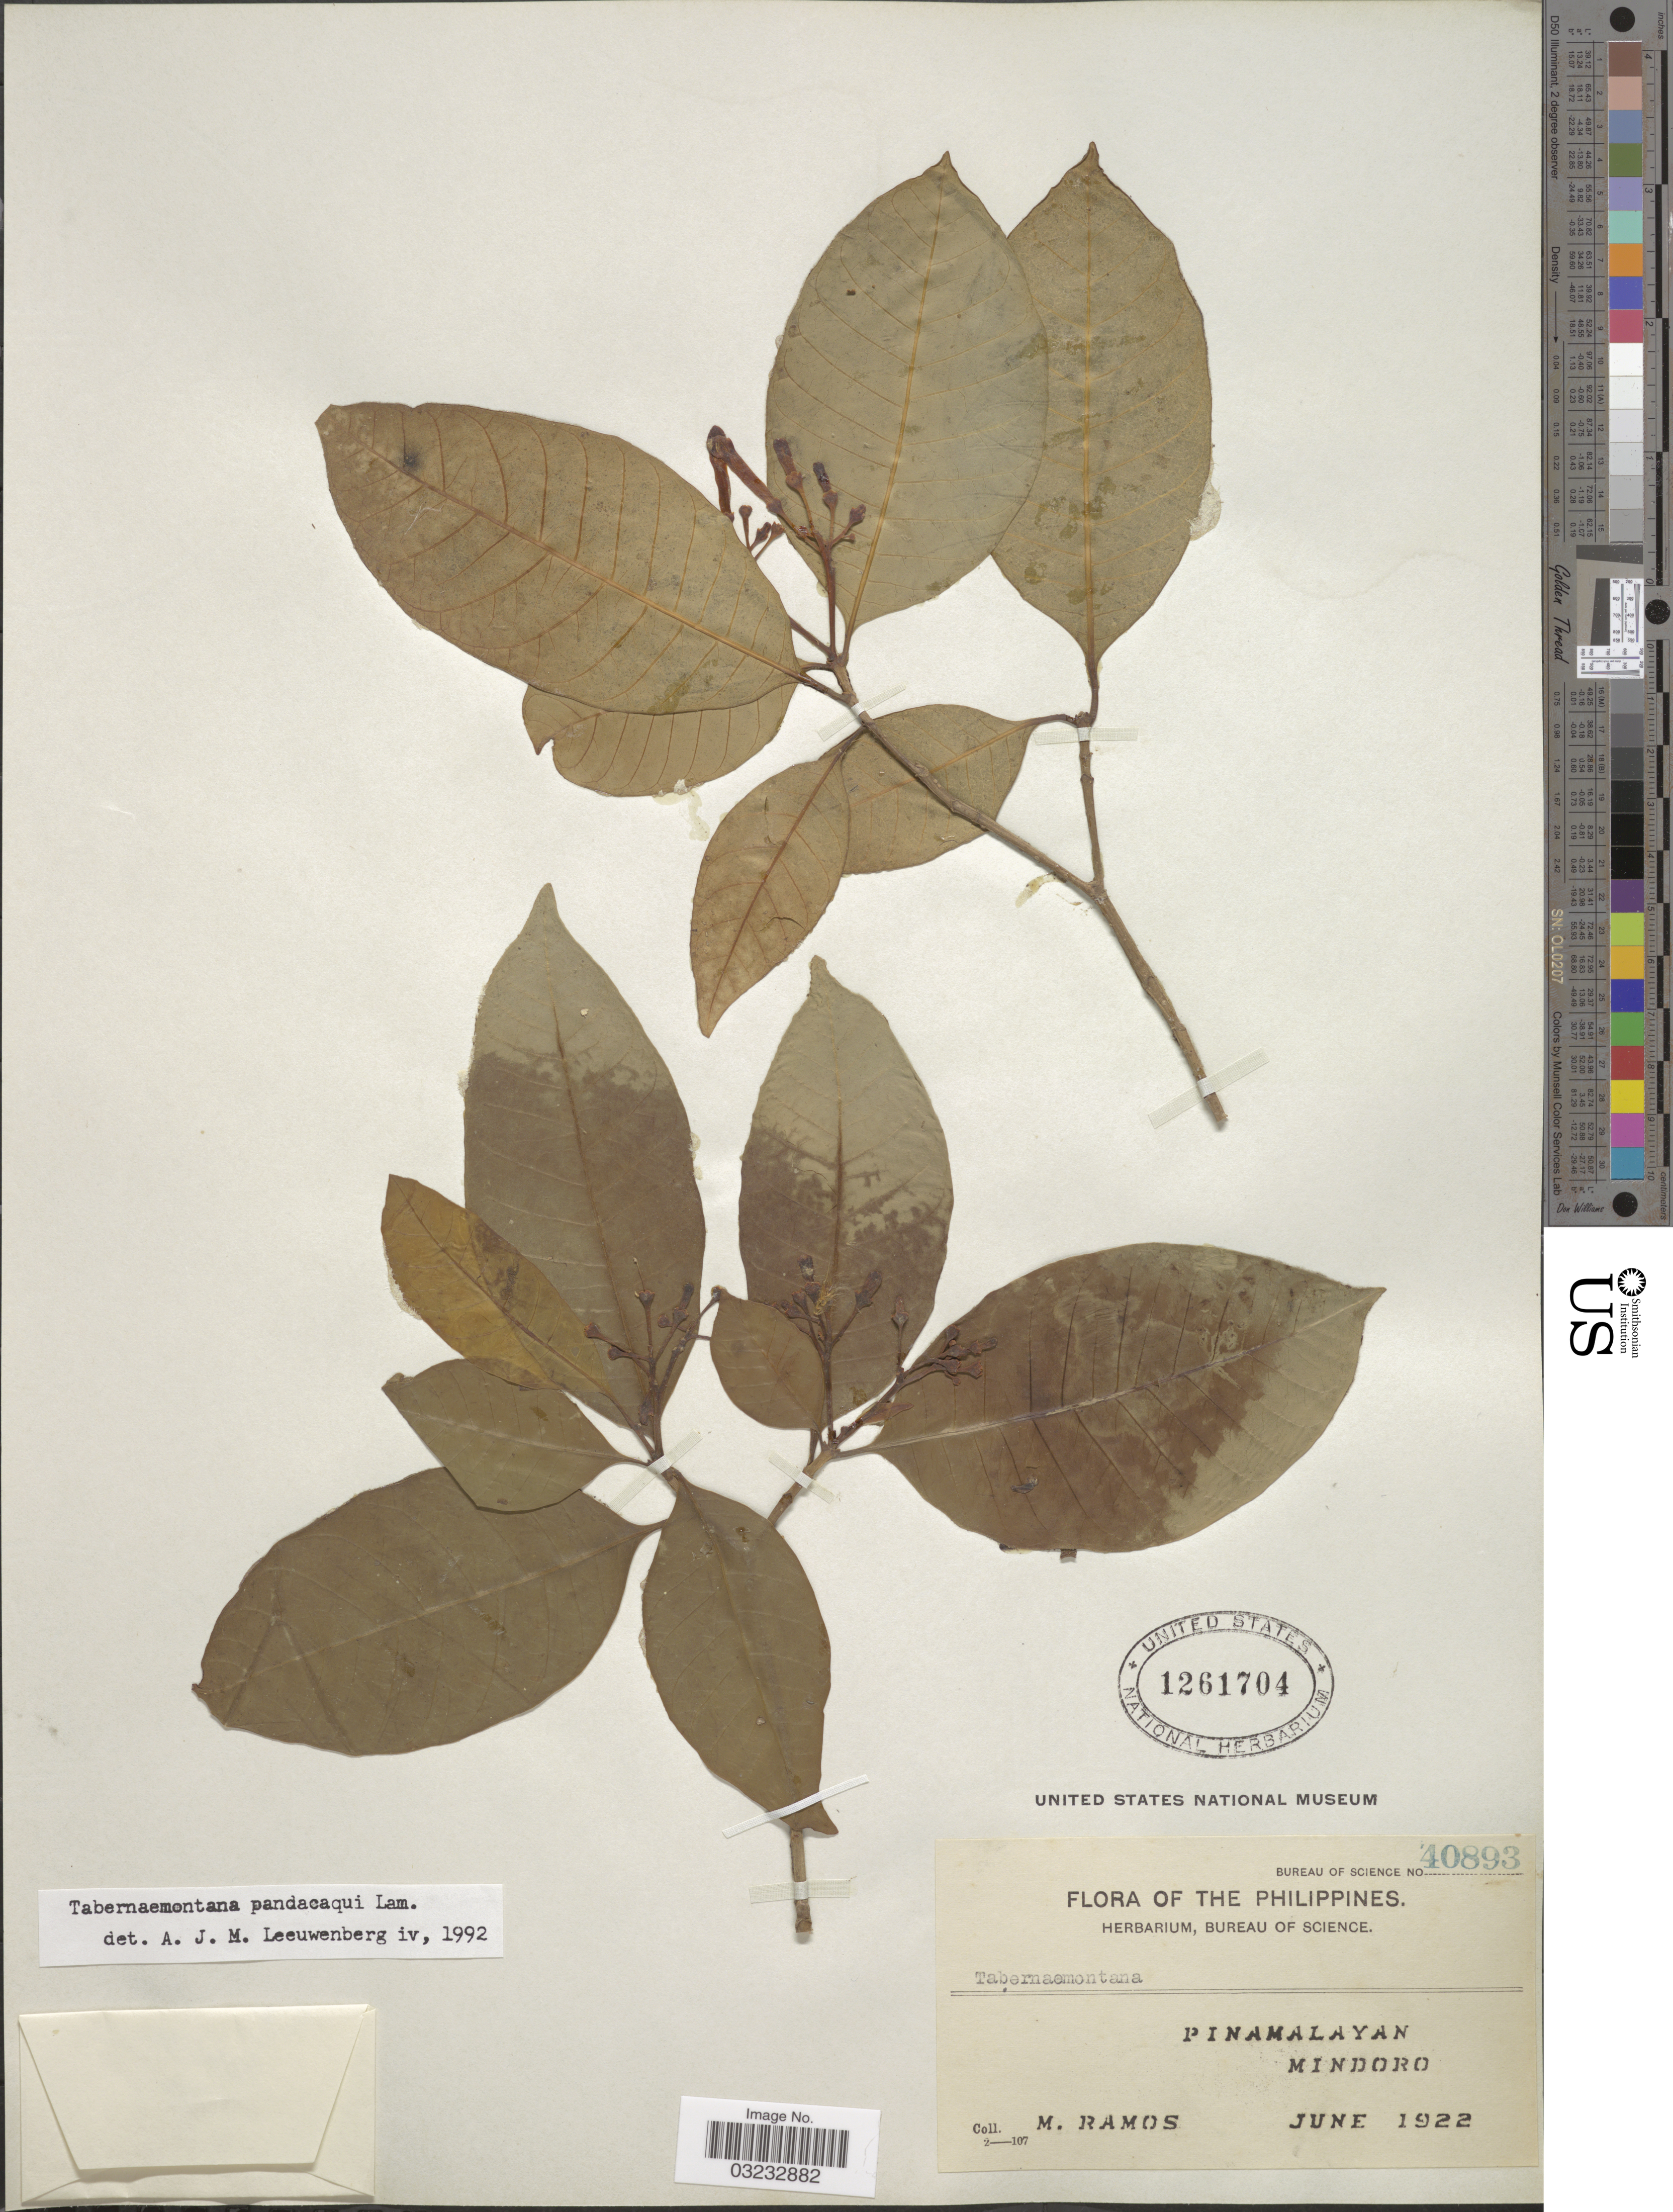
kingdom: Plantae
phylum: Tracheophyta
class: Magnoliopsida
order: Gentianales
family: Apocynaceae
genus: Tabernaemontana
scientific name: Tabernaemontana pandacaqui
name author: Poir.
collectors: M. Ramos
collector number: Bureau of Science 40893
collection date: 1922-06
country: Philippines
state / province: Mimaropa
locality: Pinamalayan, Mindoro.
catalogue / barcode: US 1261704